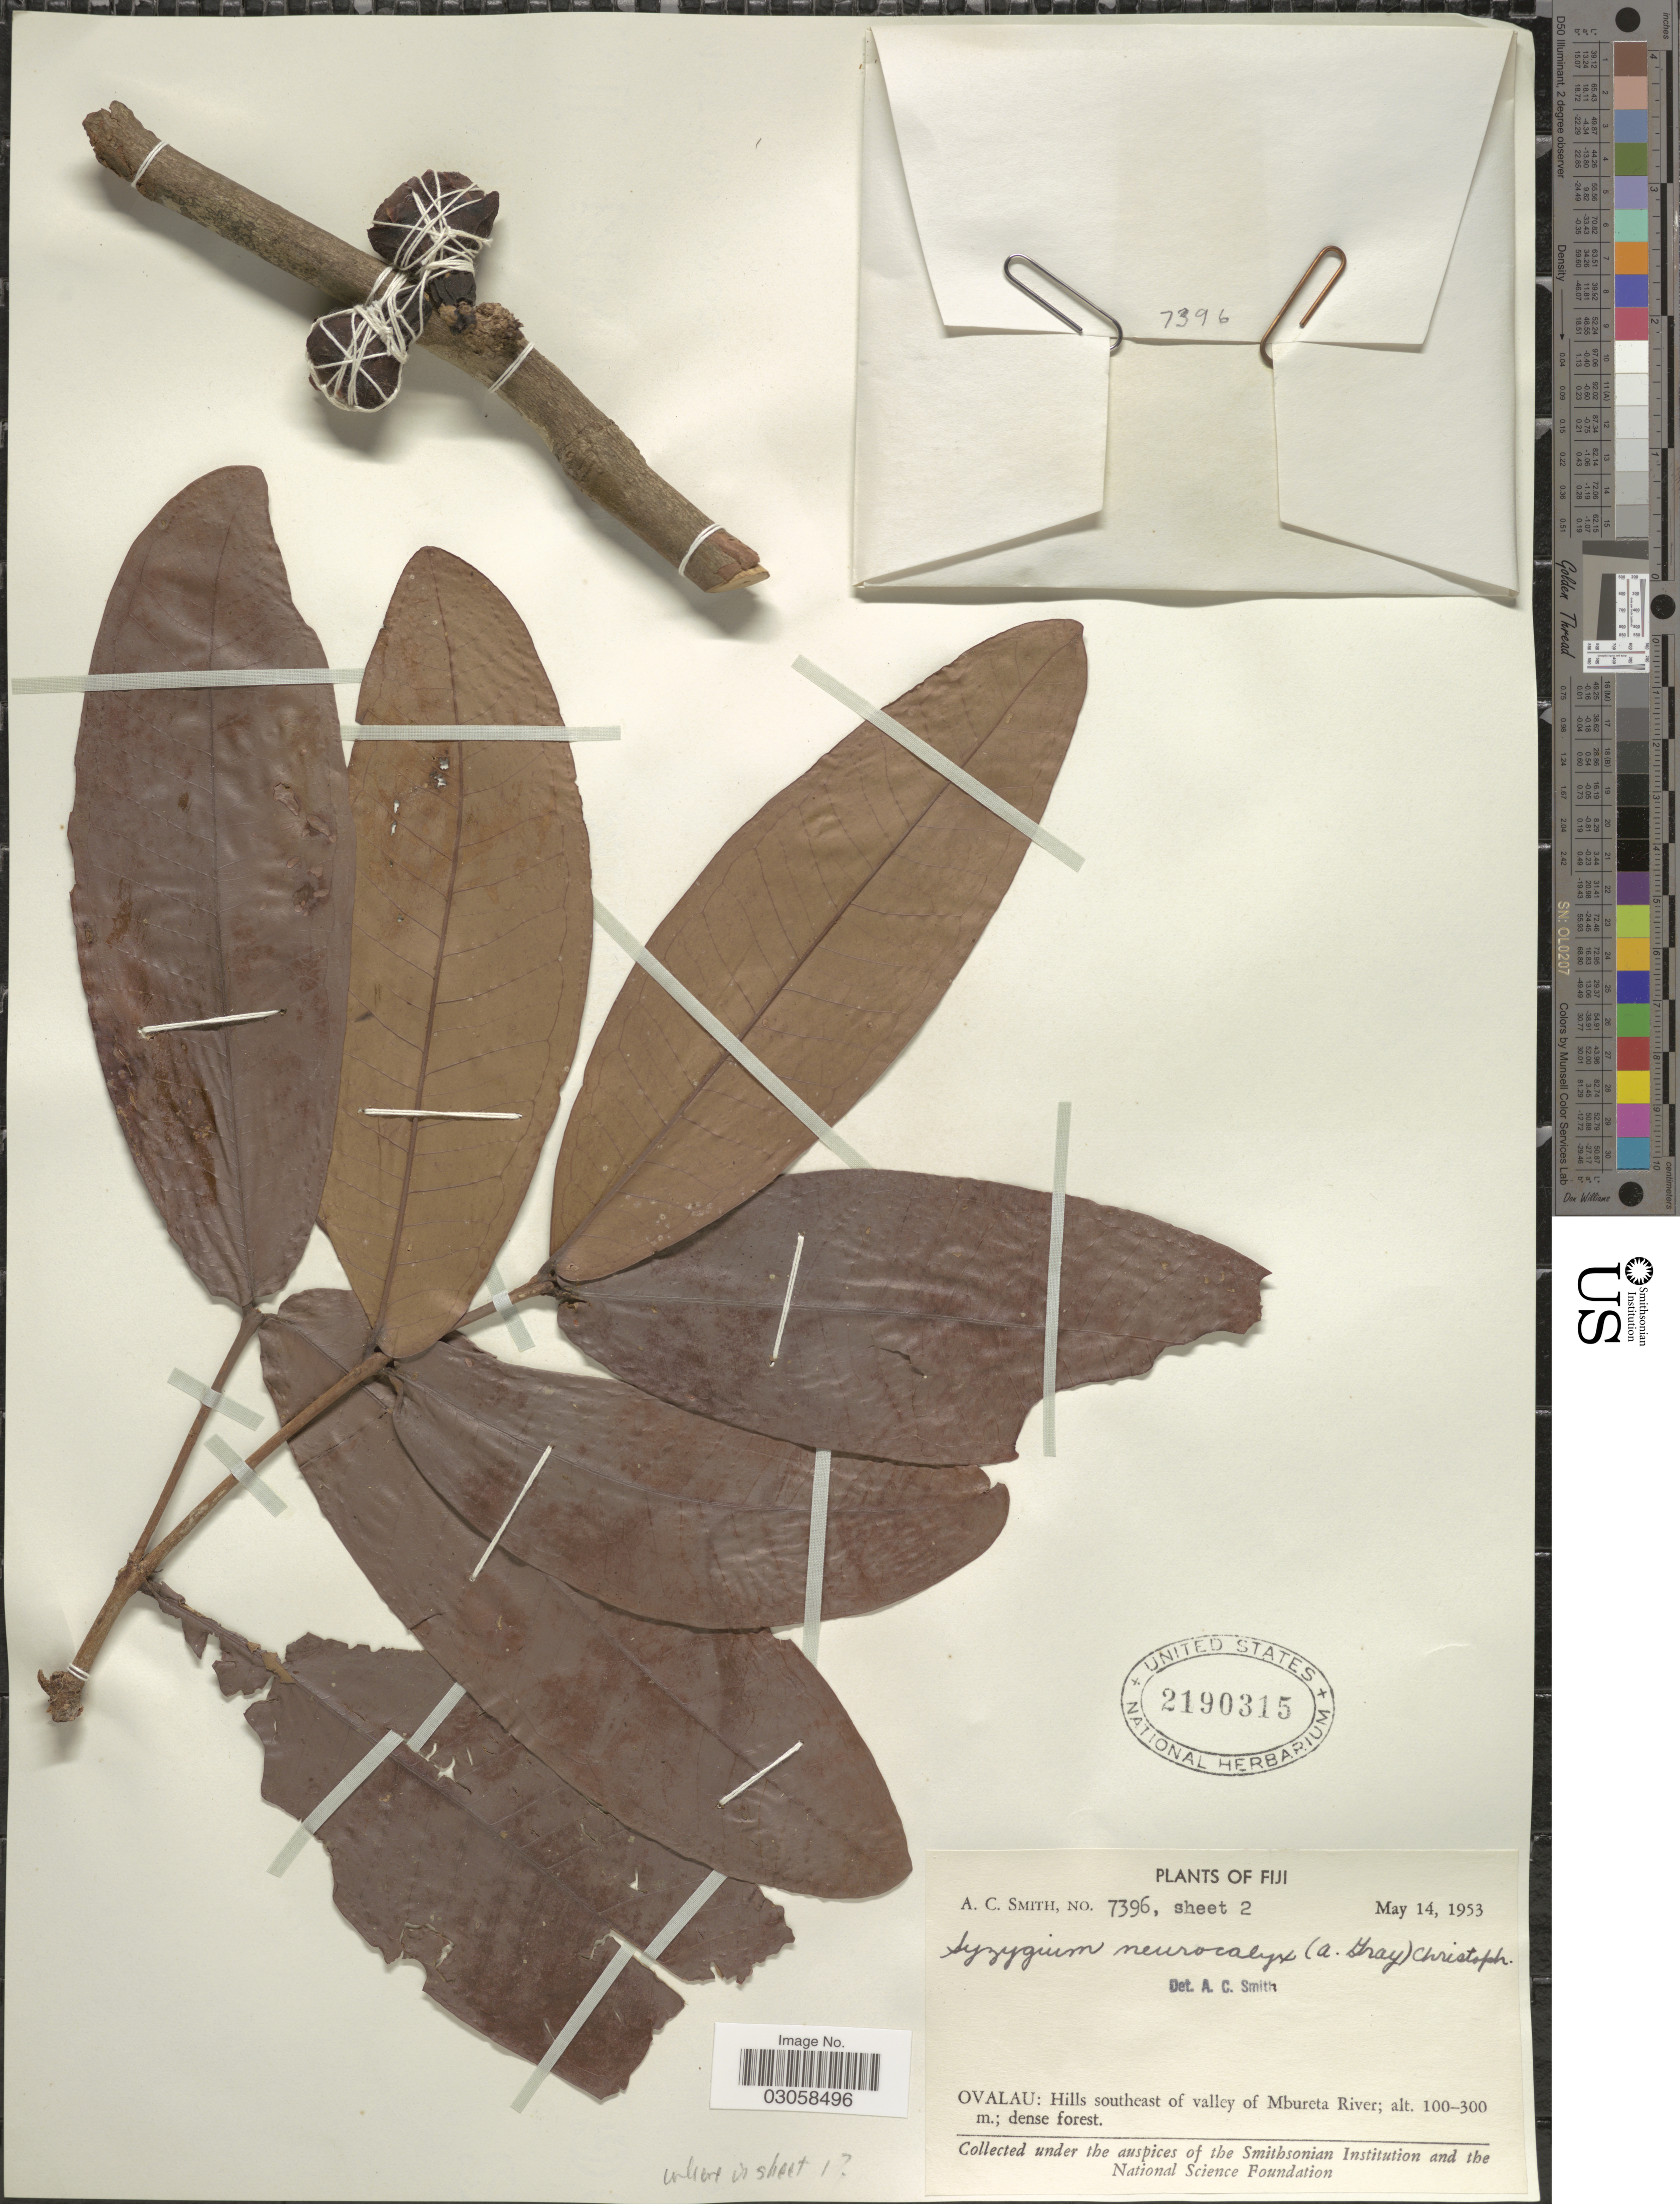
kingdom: Plantae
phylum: Tracheophyta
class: Magnoliopsida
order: Myrtales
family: Myrtaceae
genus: Syzygium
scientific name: Syzygium neurocalyx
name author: (A. Gray) Christoph.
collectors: A. C. Smith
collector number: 7396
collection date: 1953-05-14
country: Fiji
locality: Ovalau: Hills southeast of valley of Mbureta River.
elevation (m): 100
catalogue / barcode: US 2190315